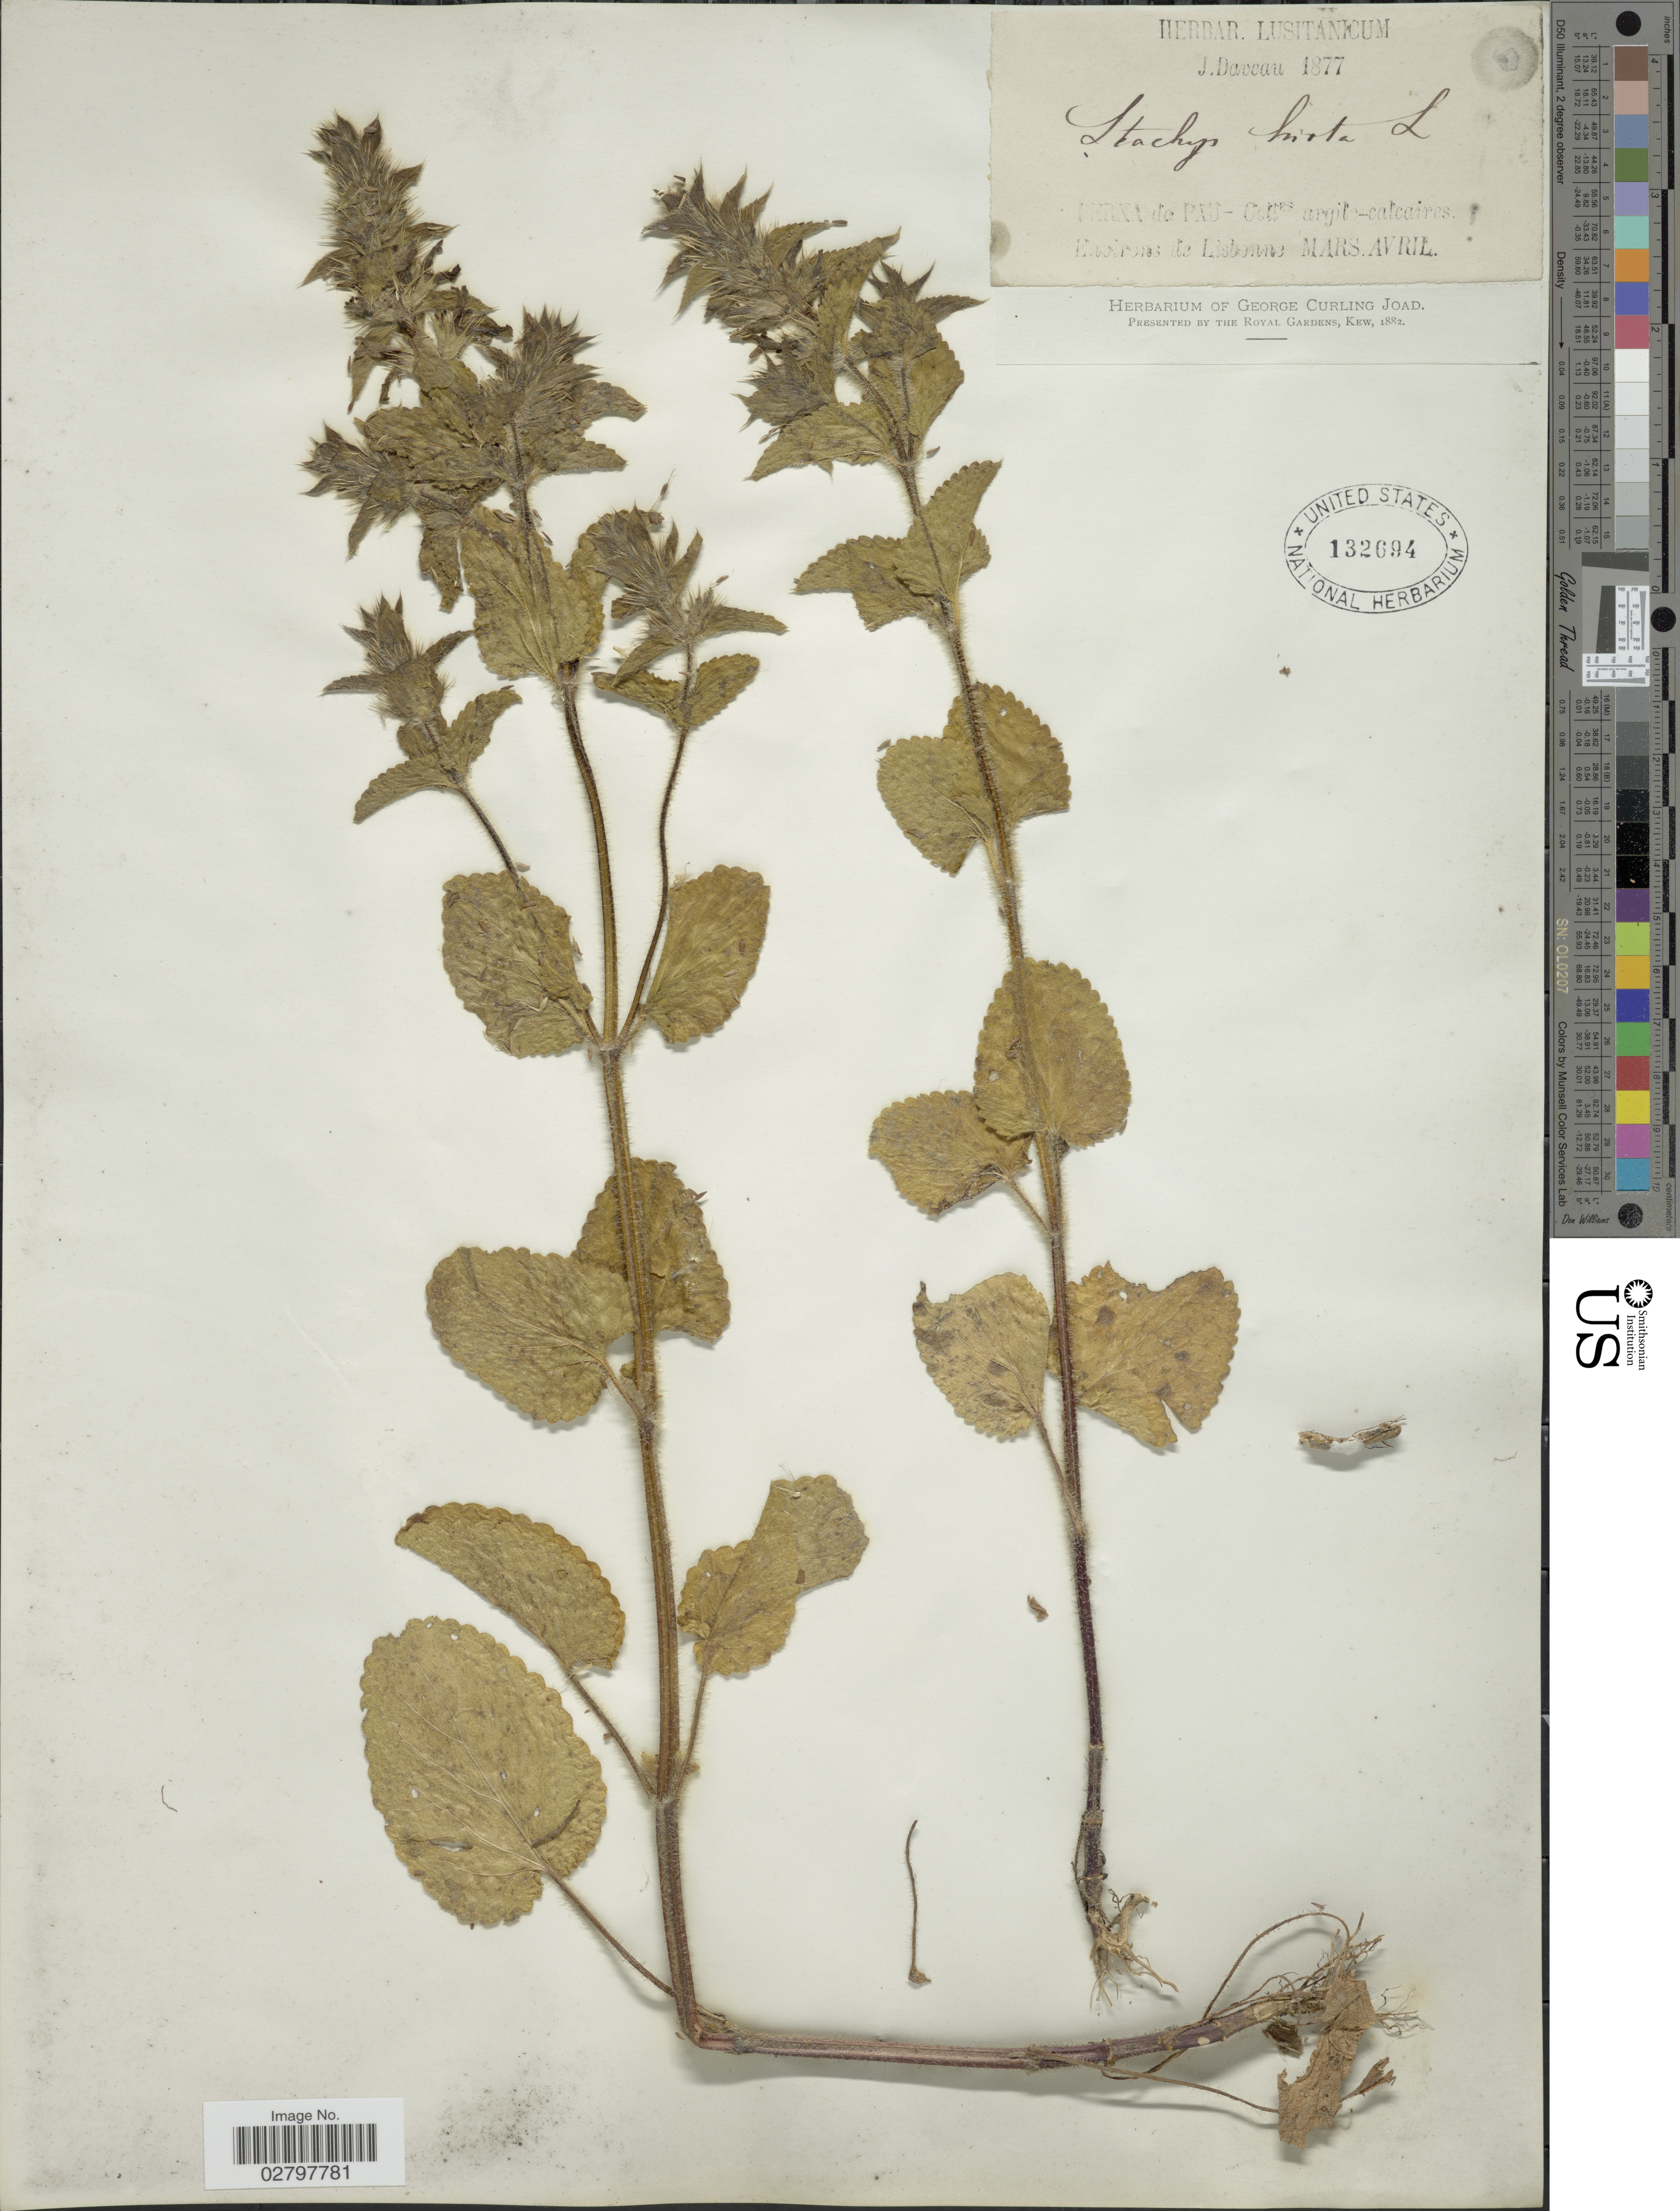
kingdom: Plantae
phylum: Tracheophyta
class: Magnoliopsida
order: Lamiales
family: Lamiaceae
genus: Stachys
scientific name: Stachys hirta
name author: L.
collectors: J. Daveau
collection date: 1877-03/1877-04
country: Portugal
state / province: Lisboa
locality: [illegible text] de Pau, Environs de Lisbonne.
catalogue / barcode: US 132694